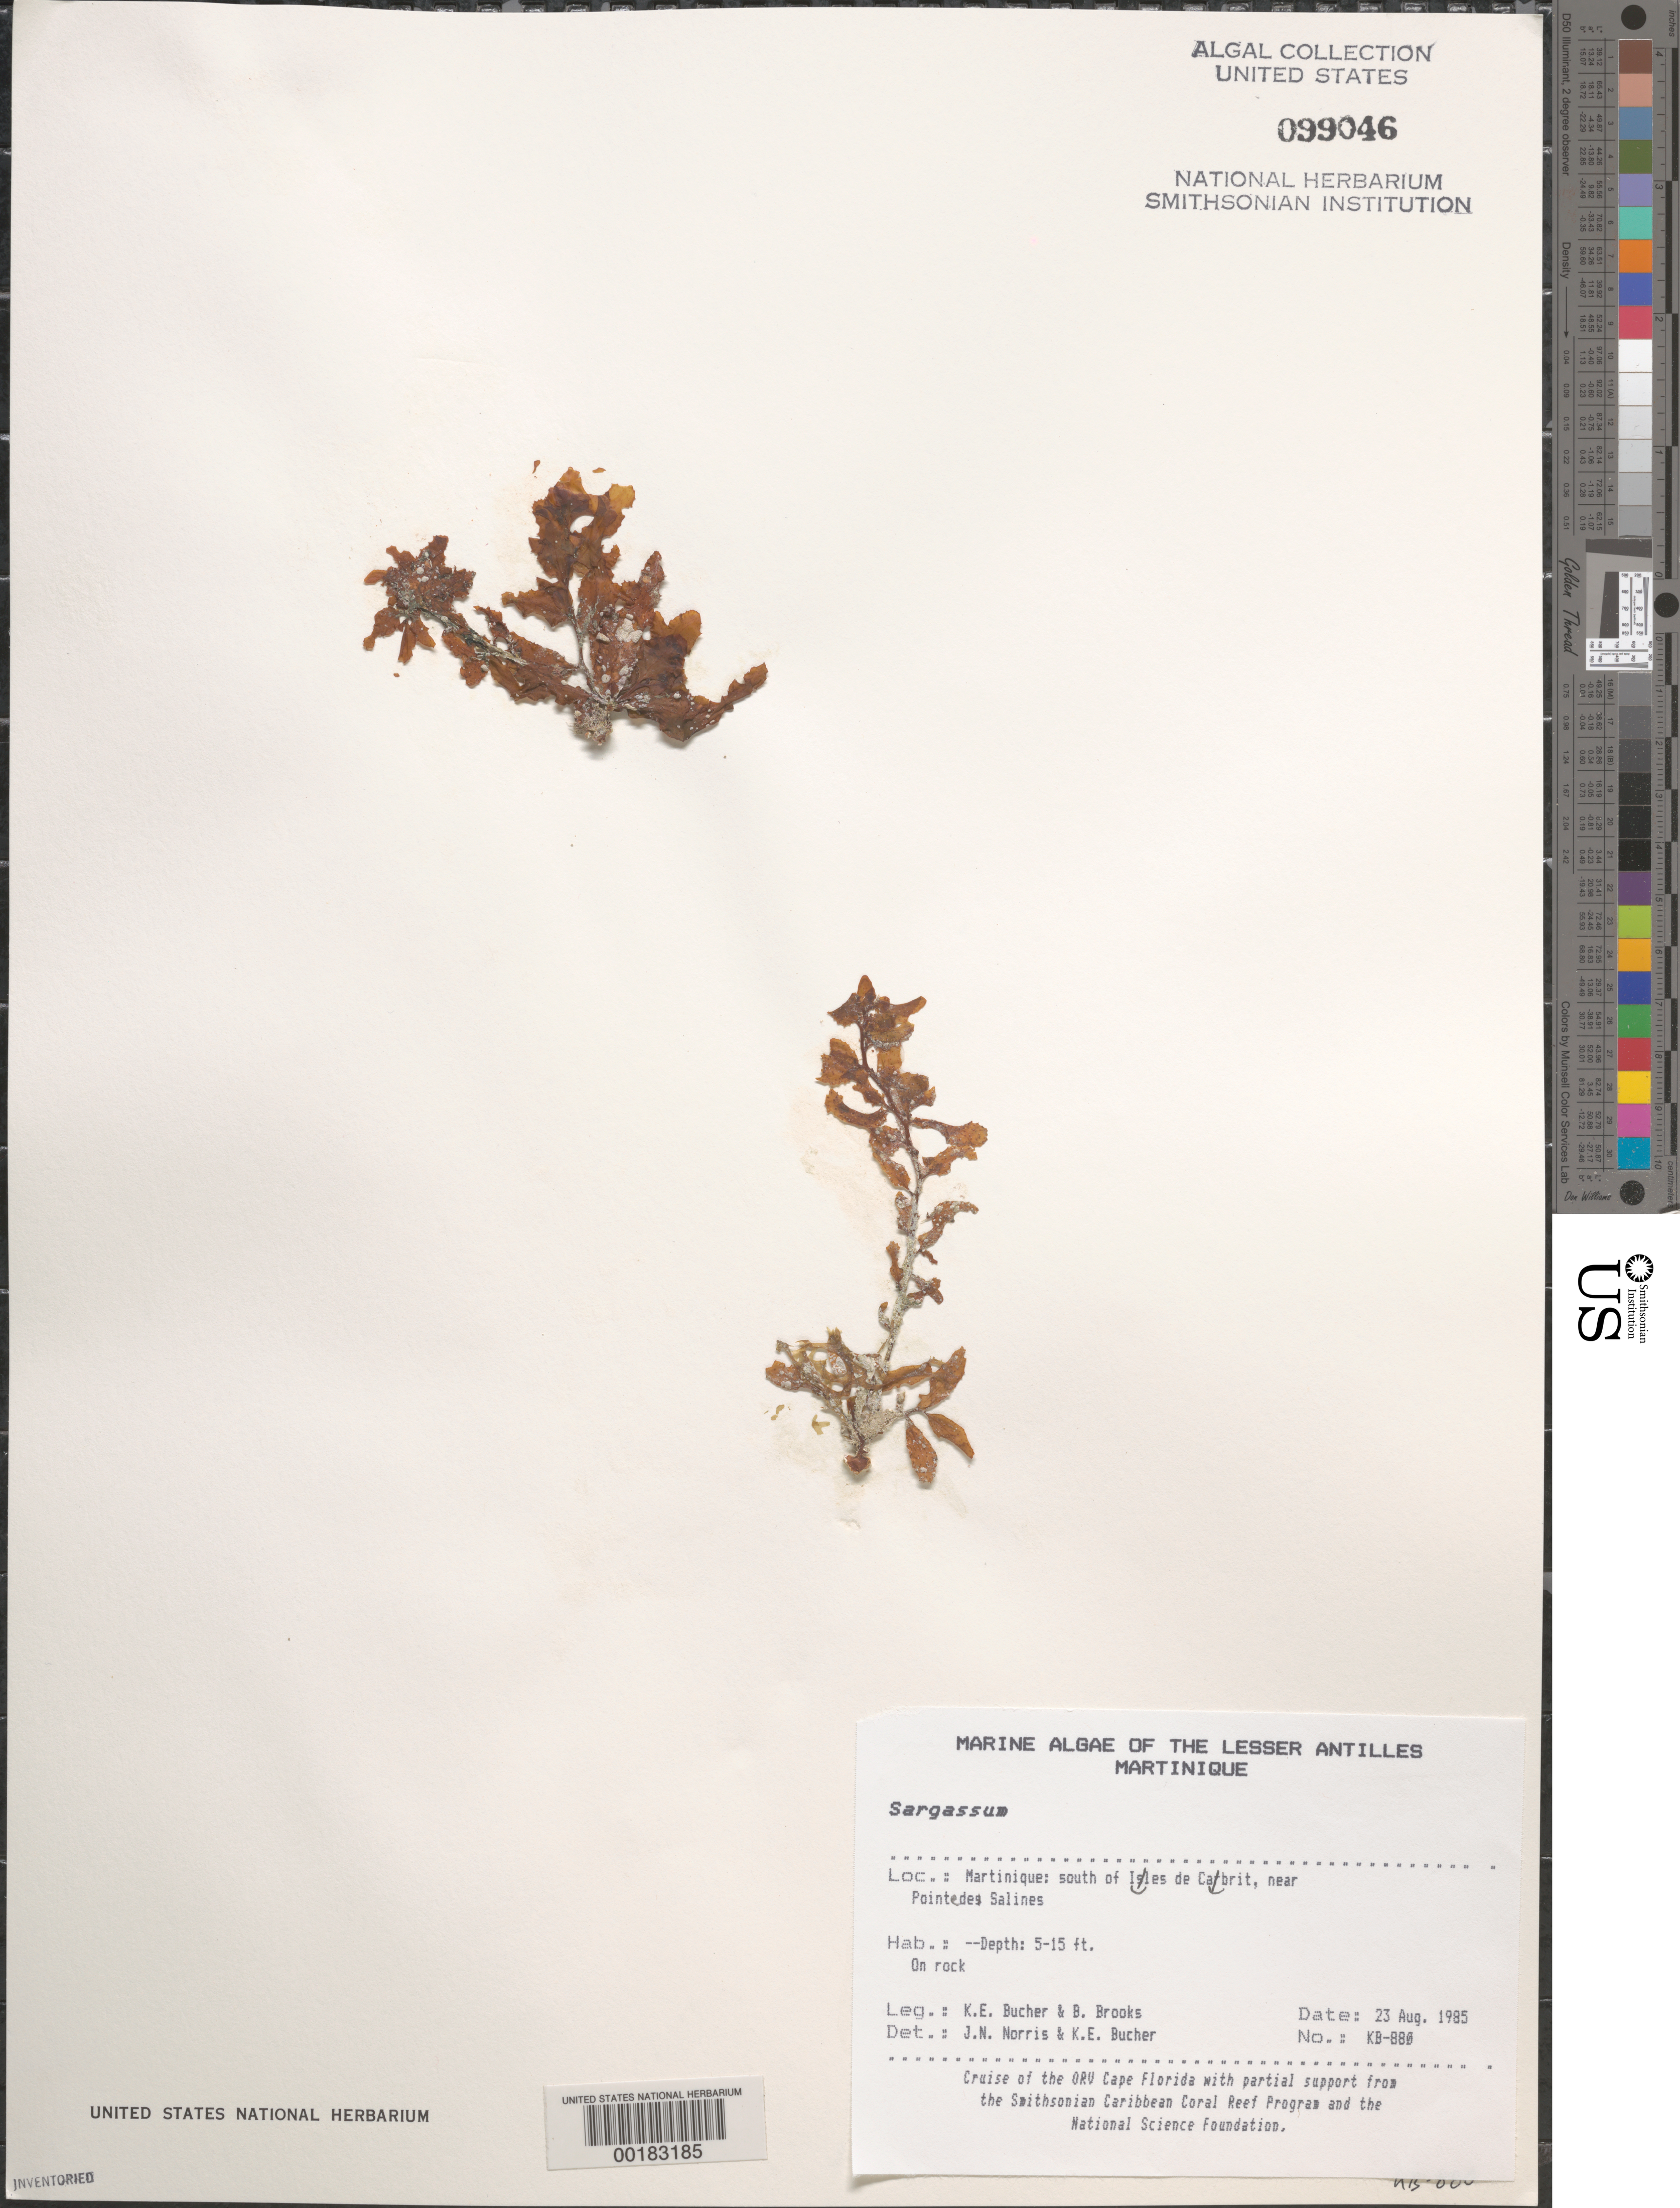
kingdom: Chromista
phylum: Ochrophyta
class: Phaeophyceae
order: Fucales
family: Sargassaceae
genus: Sargassum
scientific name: Sargassum sp.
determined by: Norris, J. N.; Bucher, K. E.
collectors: K. E. Bucher & B. Brooks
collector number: Kb-880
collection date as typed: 23 Aug 1985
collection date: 1985-08-23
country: Martinique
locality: South of Iles de Cabrit, near Pointe de Salines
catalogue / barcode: US 99046